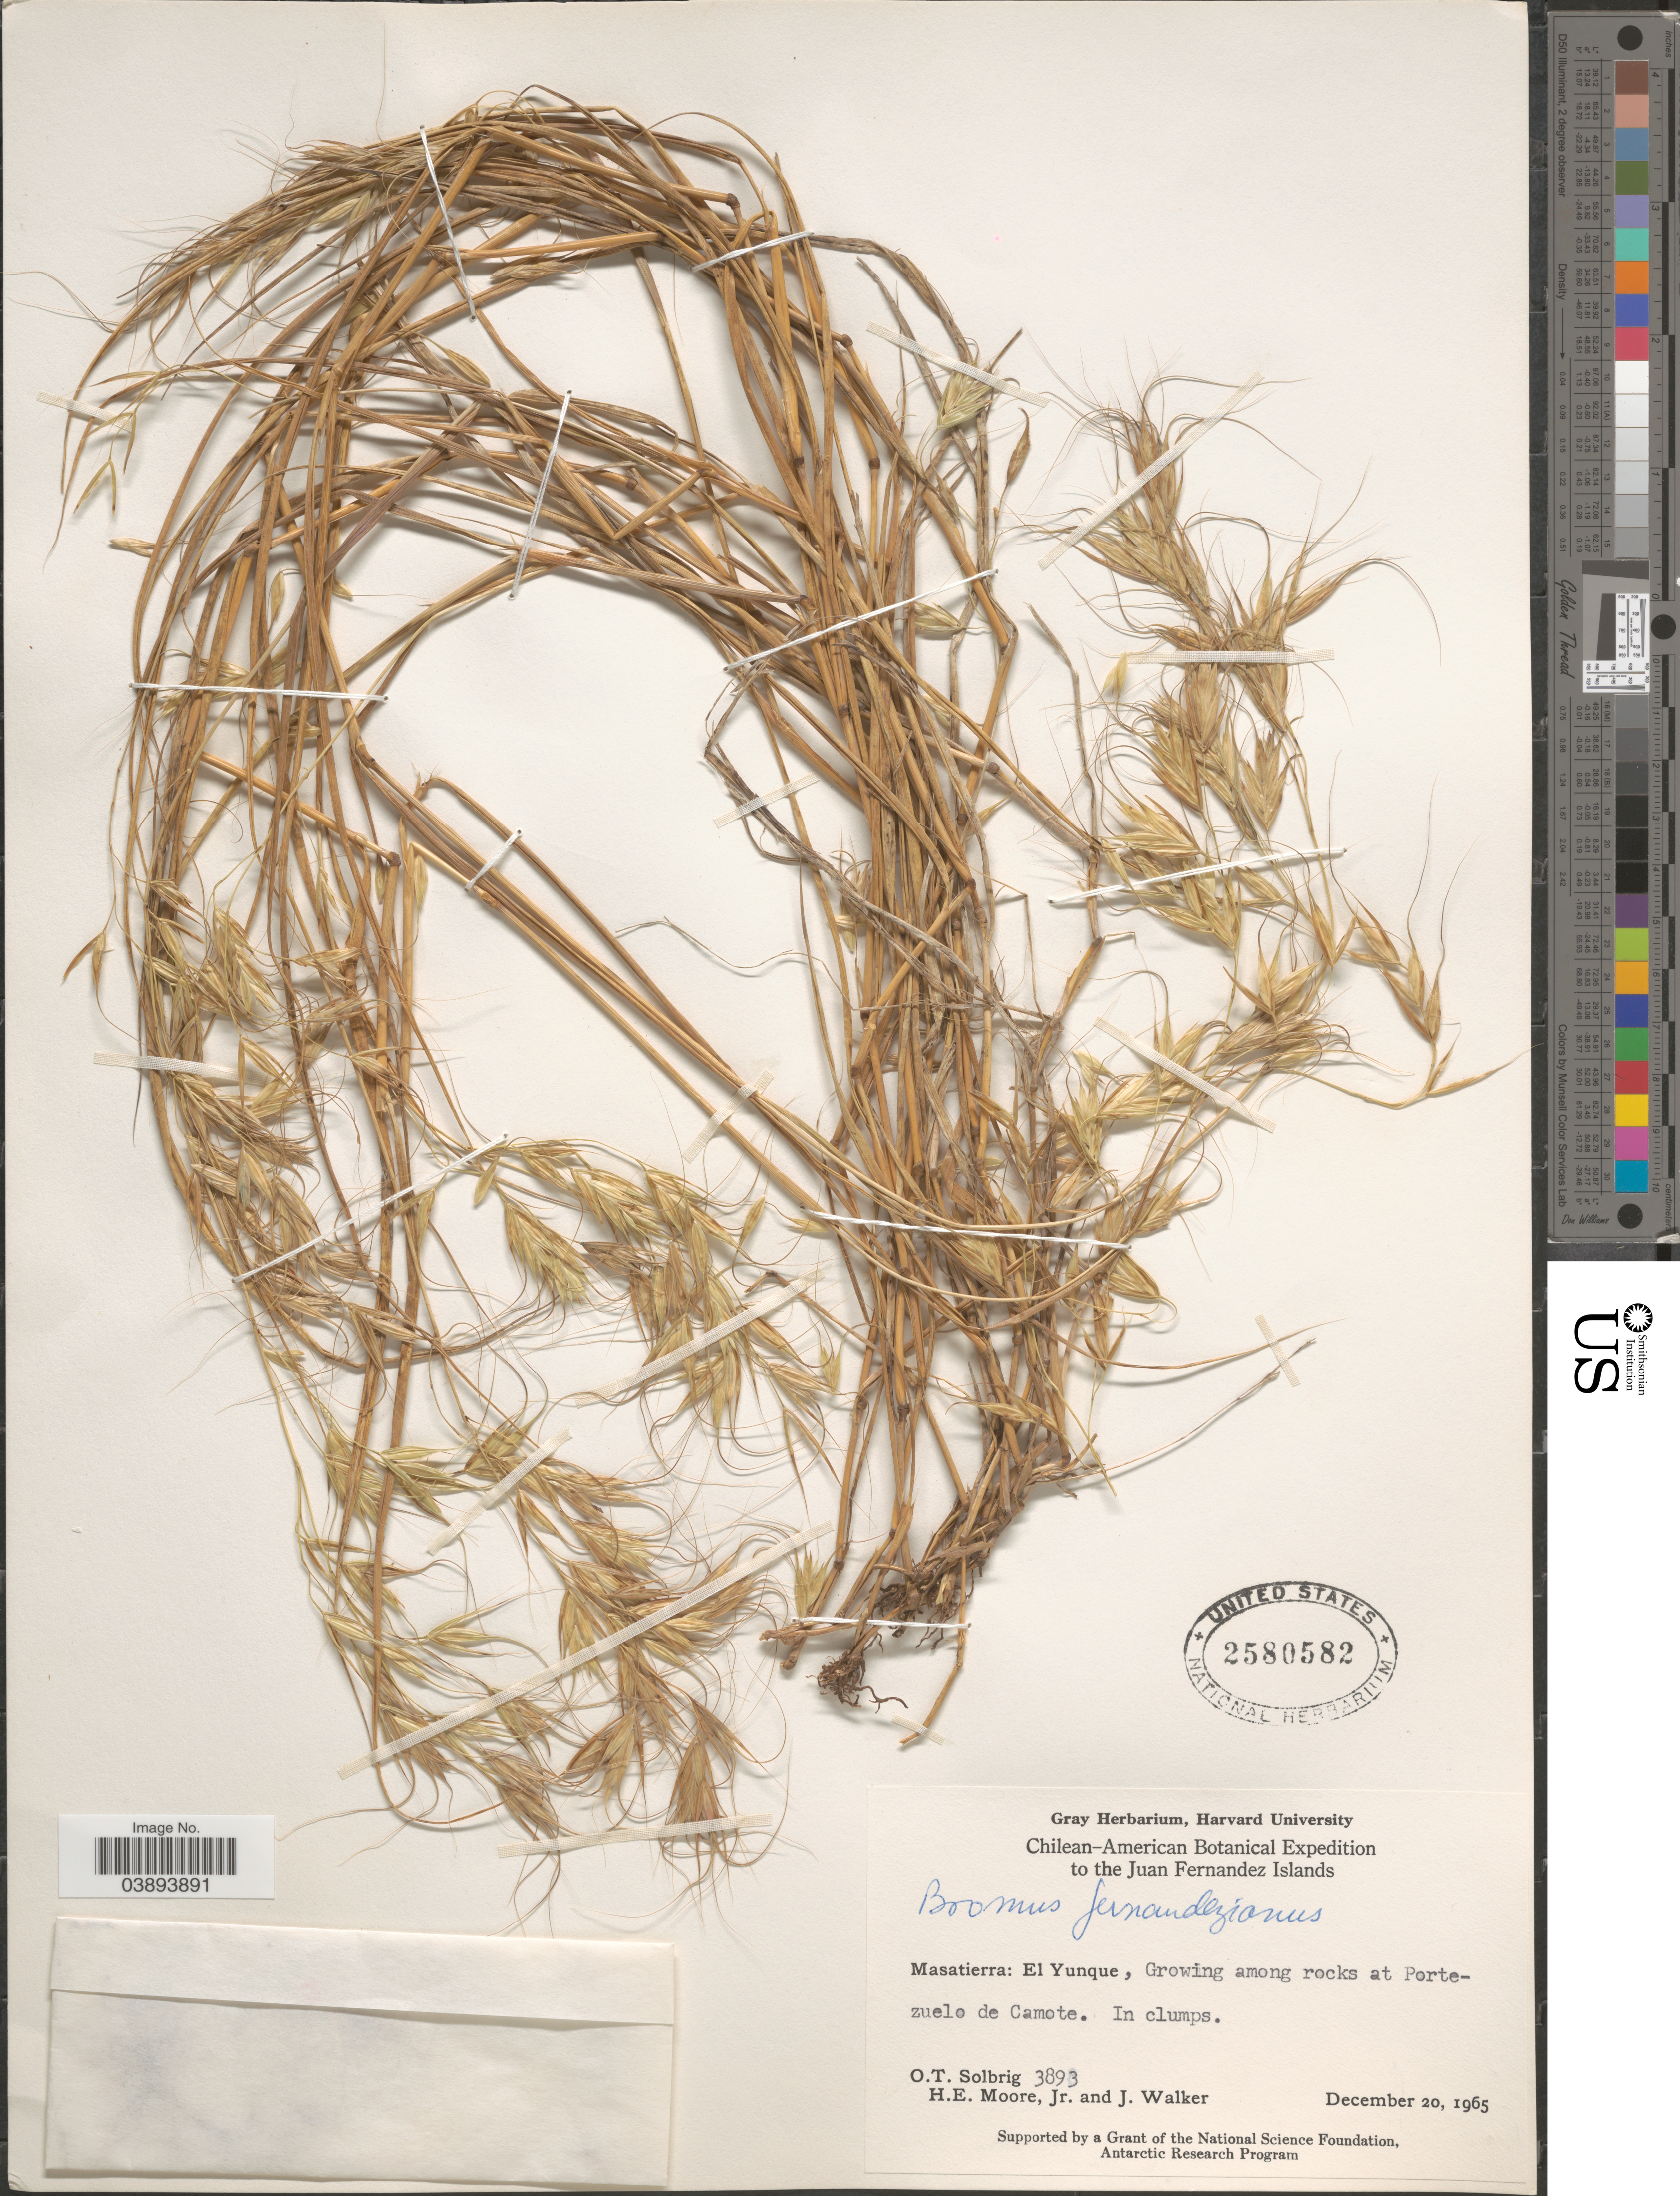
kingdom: Plantae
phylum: Tracheophyta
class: Liliopsida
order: Poales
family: Poaceae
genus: Megalachne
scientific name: Megalachne berteroniana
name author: Steud.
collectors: O. T. Solbrig, H. Moore & J. Walker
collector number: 3893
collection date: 1965-12-20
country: Chile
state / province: Valparaíso (V)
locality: The Juan Fernandez Islands. Masatierra: El Yunque, among rocks at Portezuelo de Camote.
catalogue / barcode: US 2580582